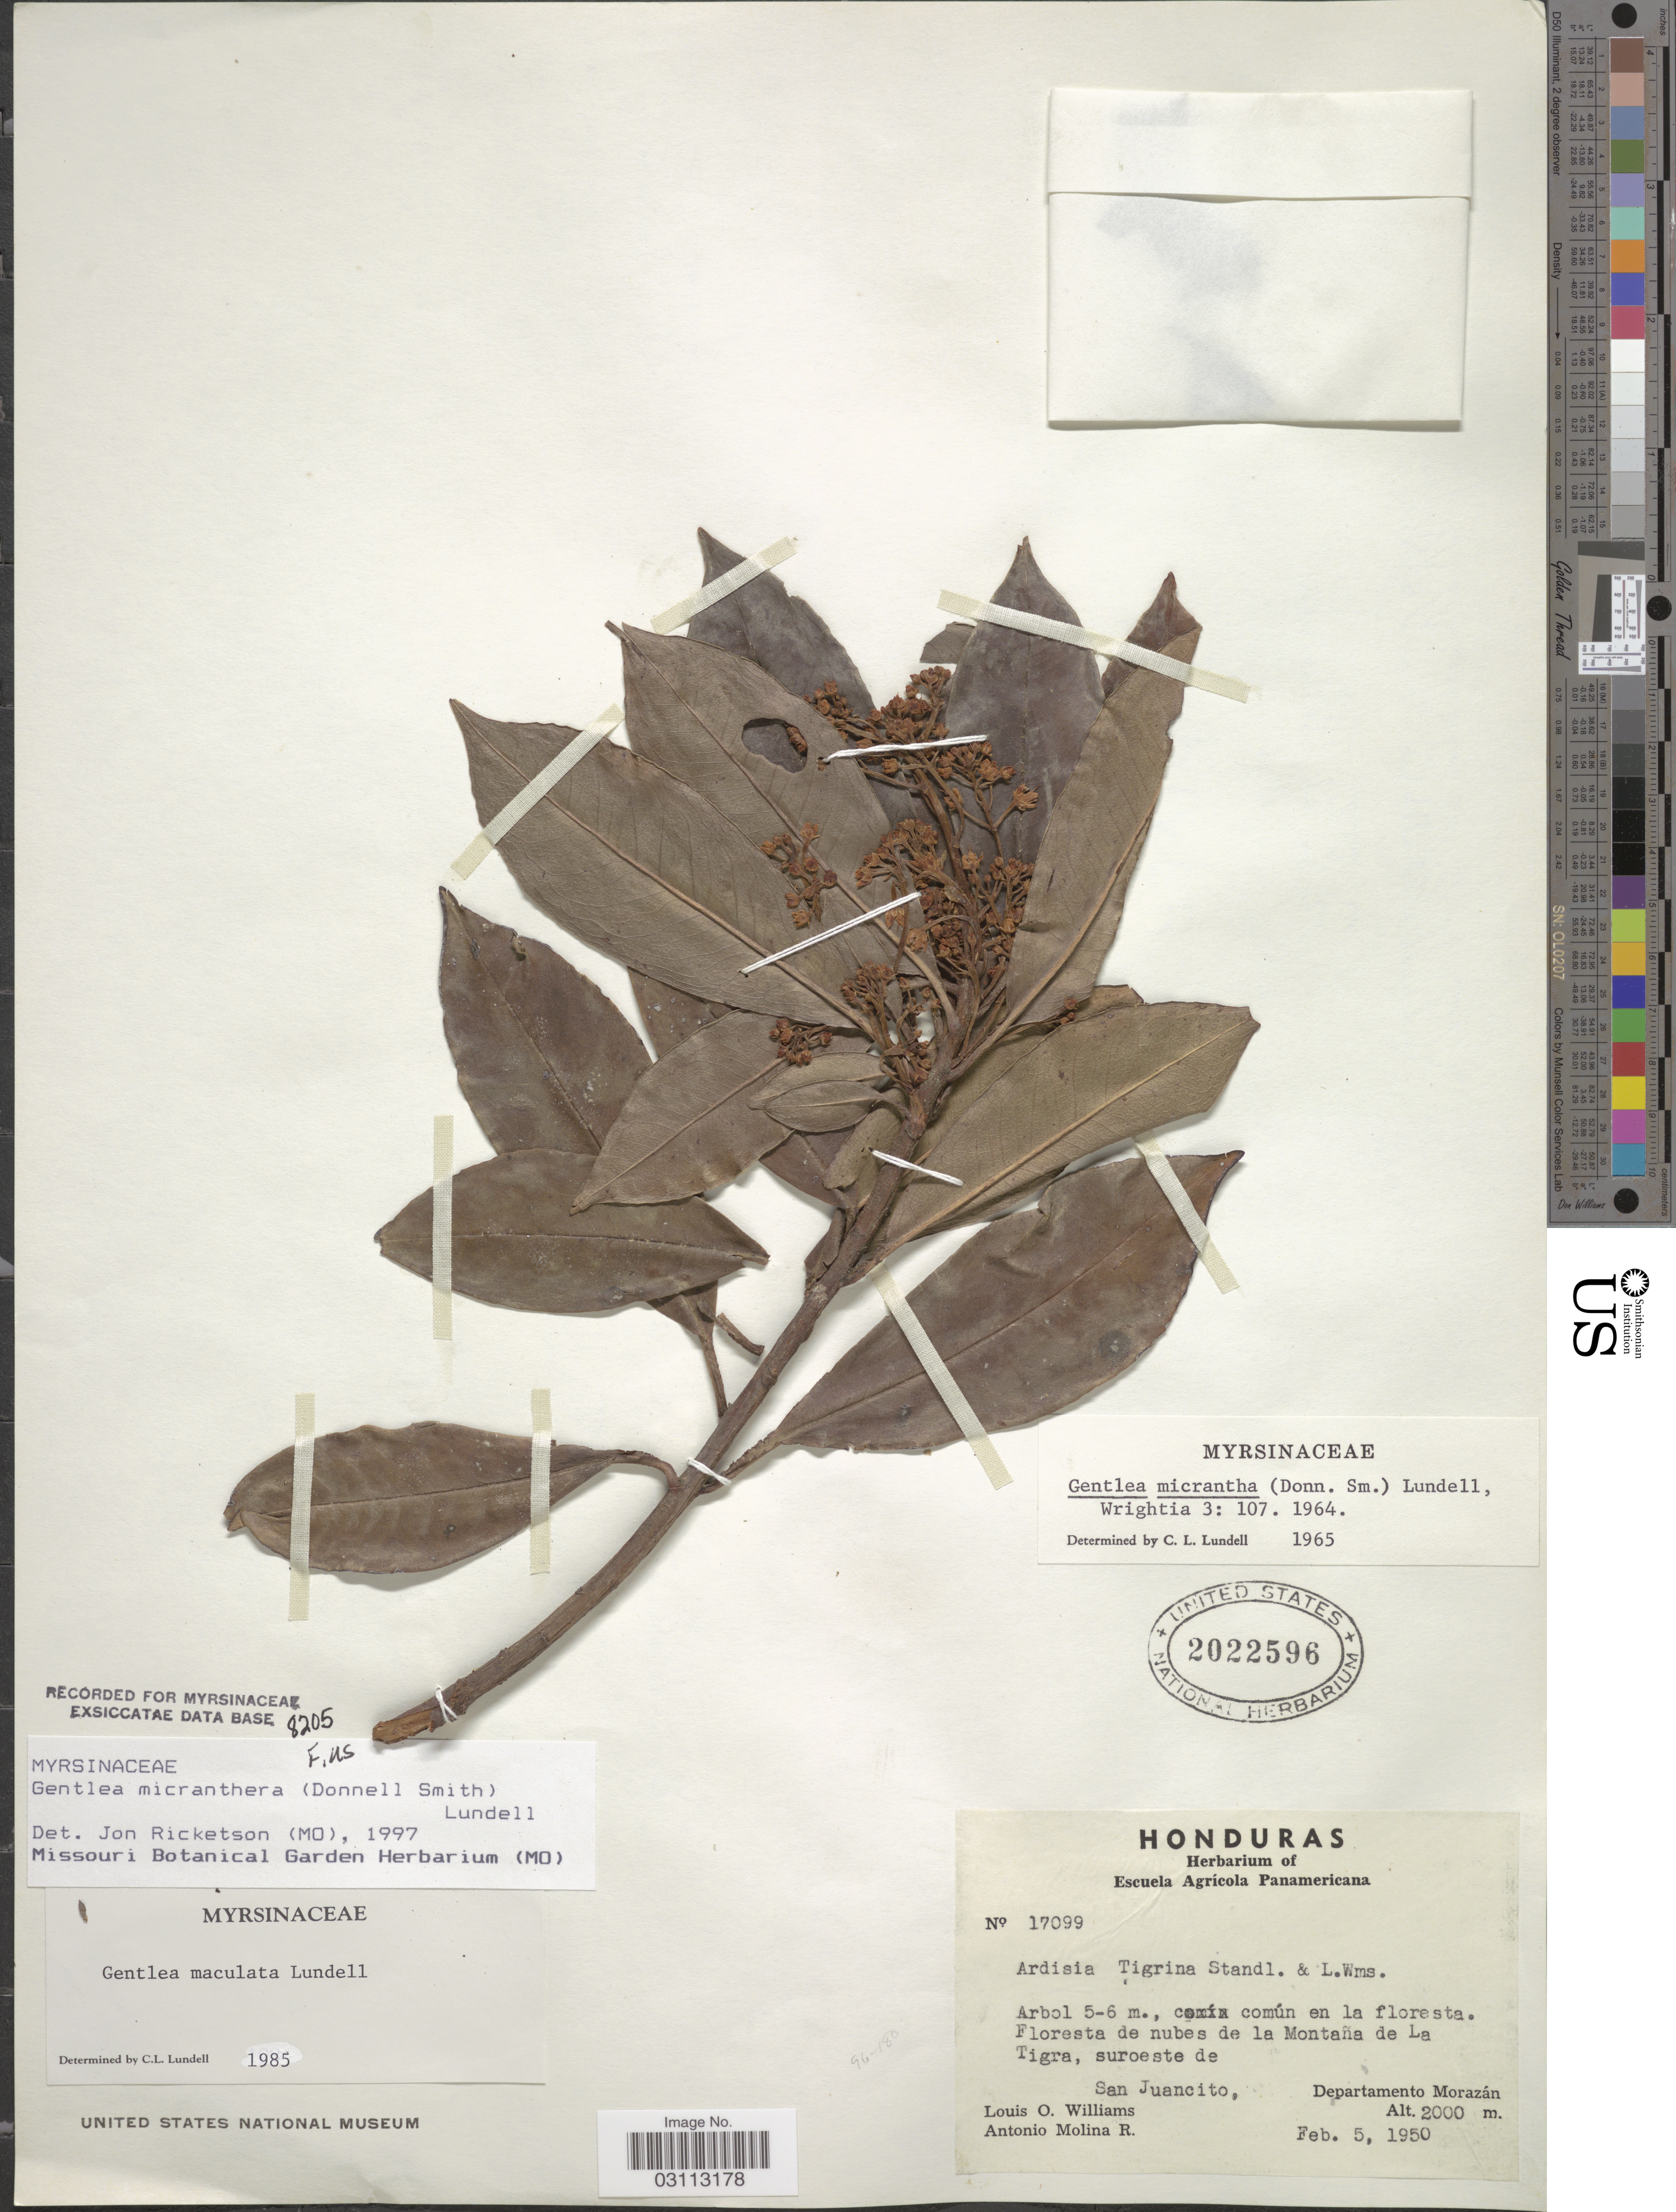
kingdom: Plantae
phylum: Tracheophyta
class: Magnoliopsida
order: Ericales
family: Primulaceae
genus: Gentlea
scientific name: Gentlea micranthera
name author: (Donn. Sm.) Lundell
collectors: L. O. Williams & A. Molina R.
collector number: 17099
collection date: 1950-02-05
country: Honduras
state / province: Fco. Morazán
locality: La Montaña de La Tigre, suroeste de San Juancito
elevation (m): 2000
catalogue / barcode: US 2022596